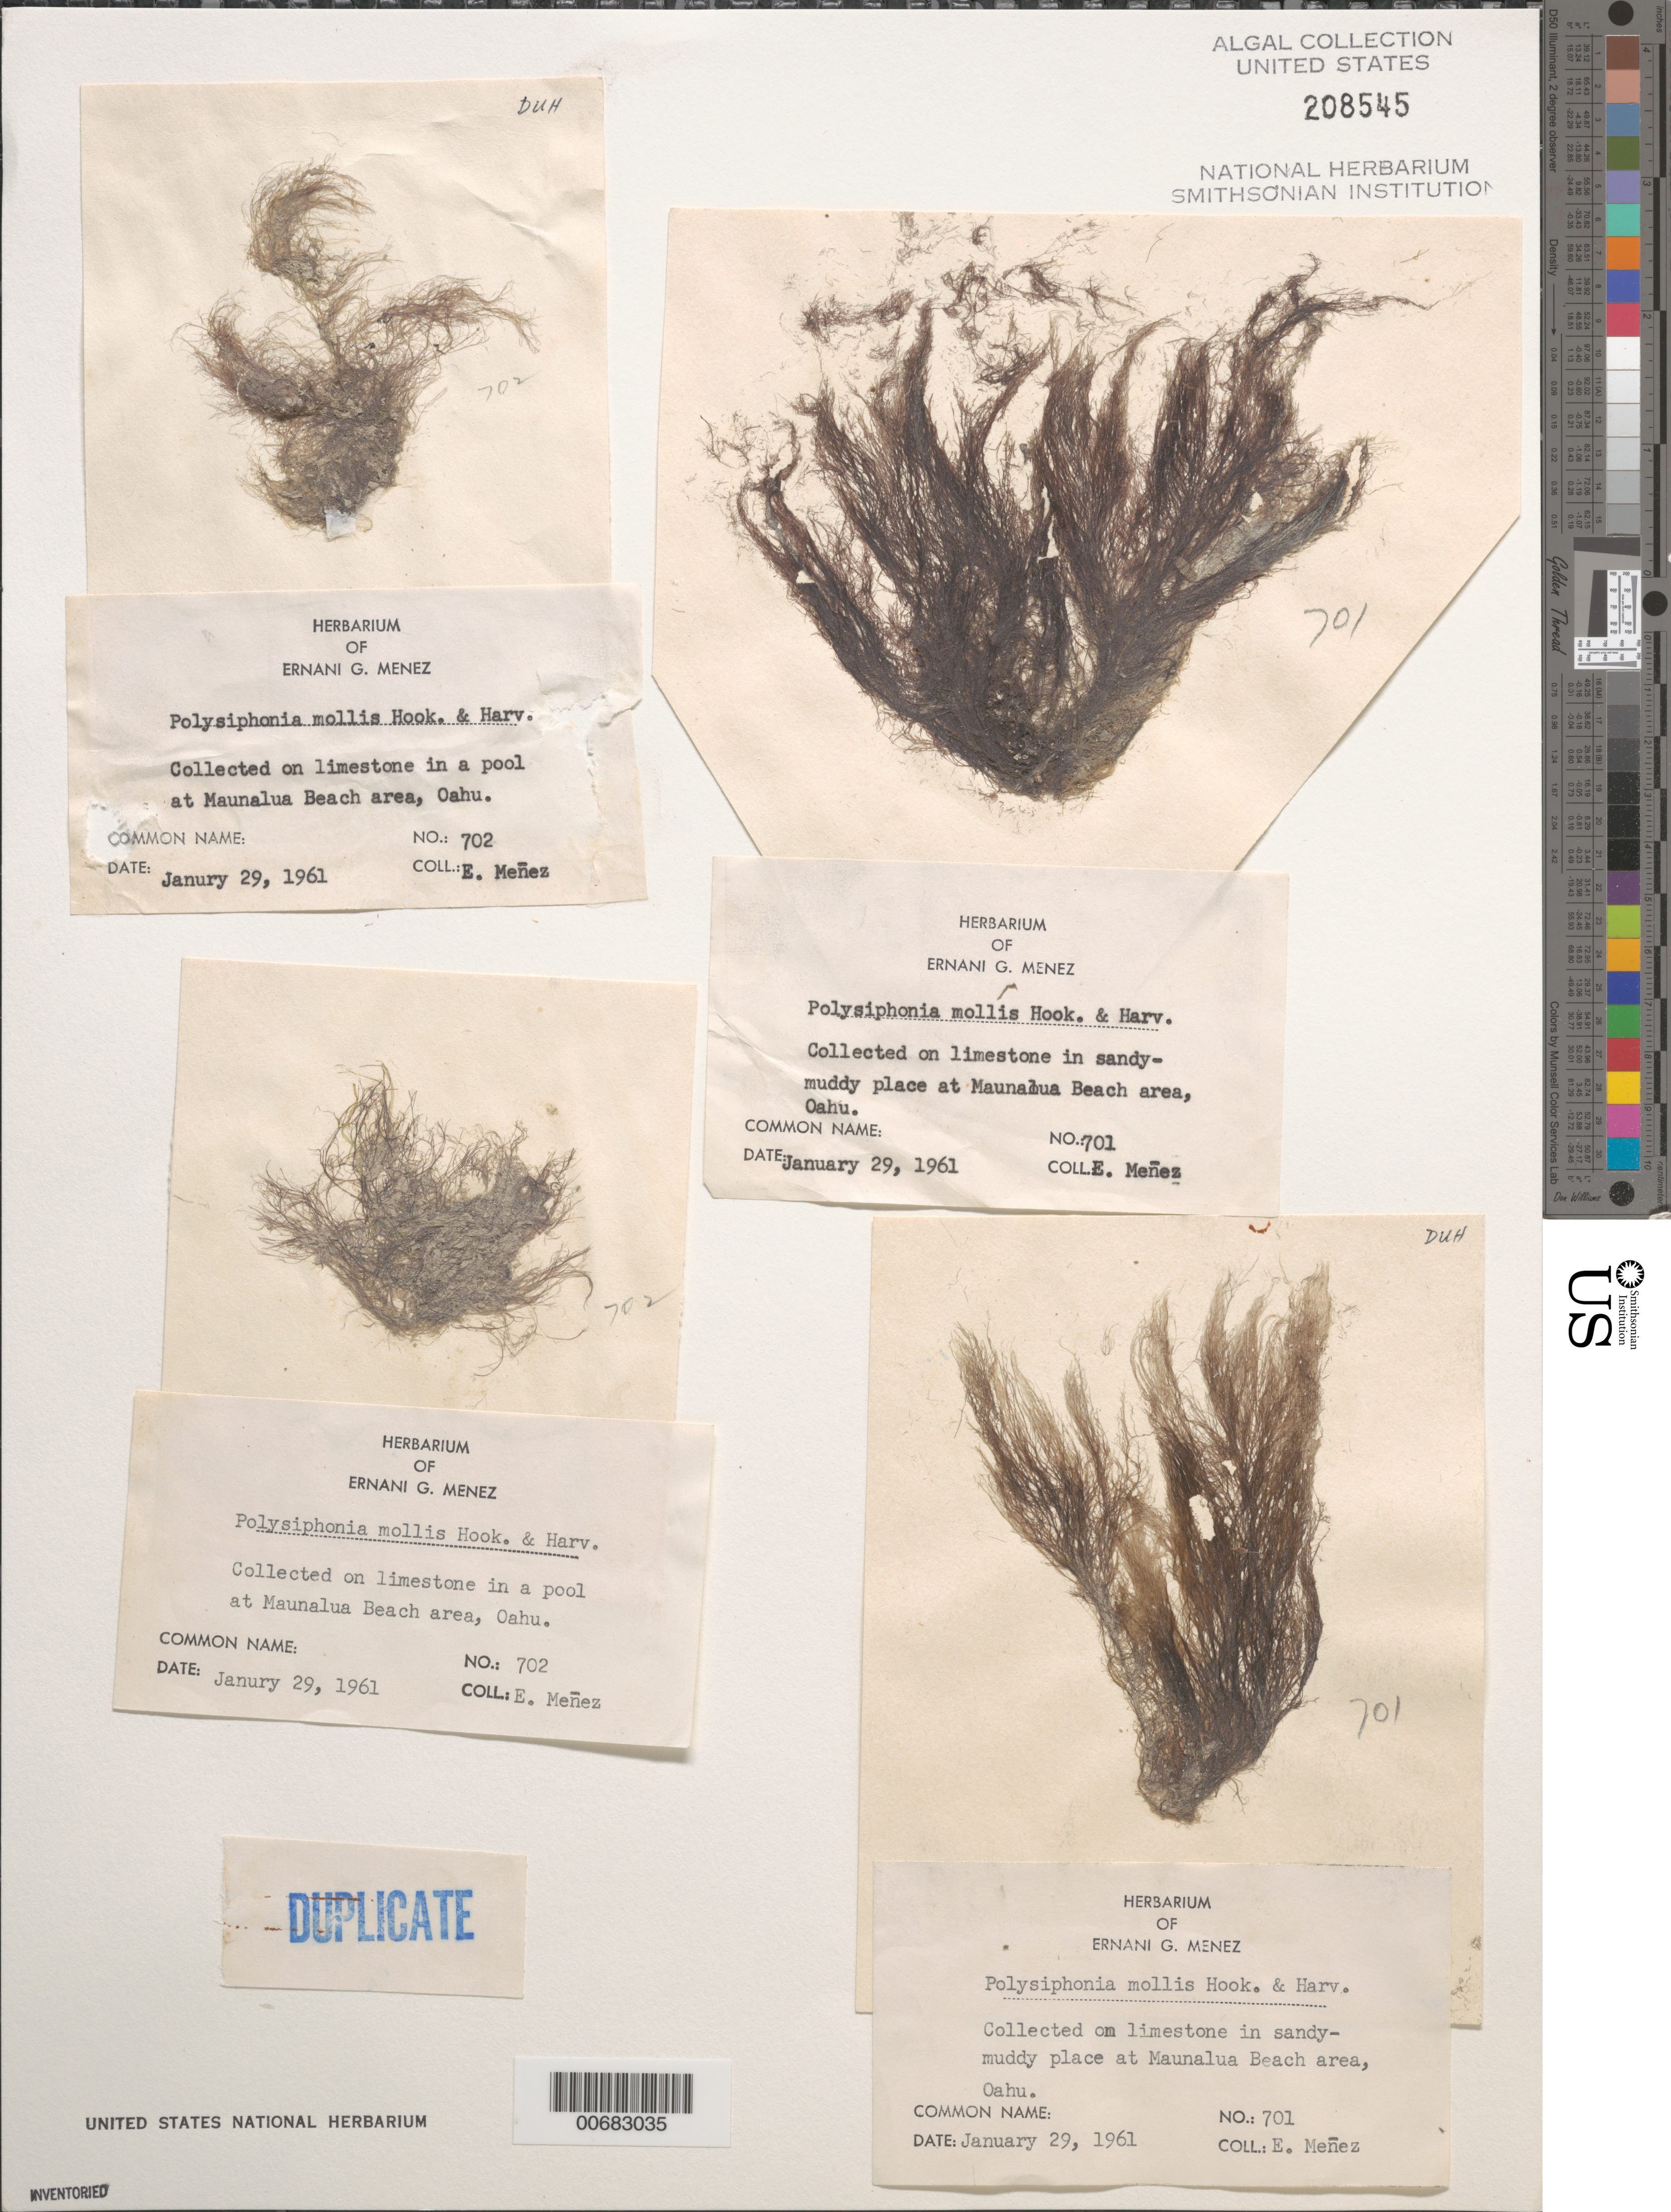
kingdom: Plantae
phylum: Rhodophyta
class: Florideophyceae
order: Ceramiales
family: Rhodomelaceae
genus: Polysiphonia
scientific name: Polysiphonia mollis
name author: Hook. f. & Harv.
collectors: Meñez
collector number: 701 & 702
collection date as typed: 29 Jan 1961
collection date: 1961-01-29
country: United States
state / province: Hawaii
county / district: Honolulu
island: Oahu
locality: Maunalua Beach area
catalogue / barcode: US 208545